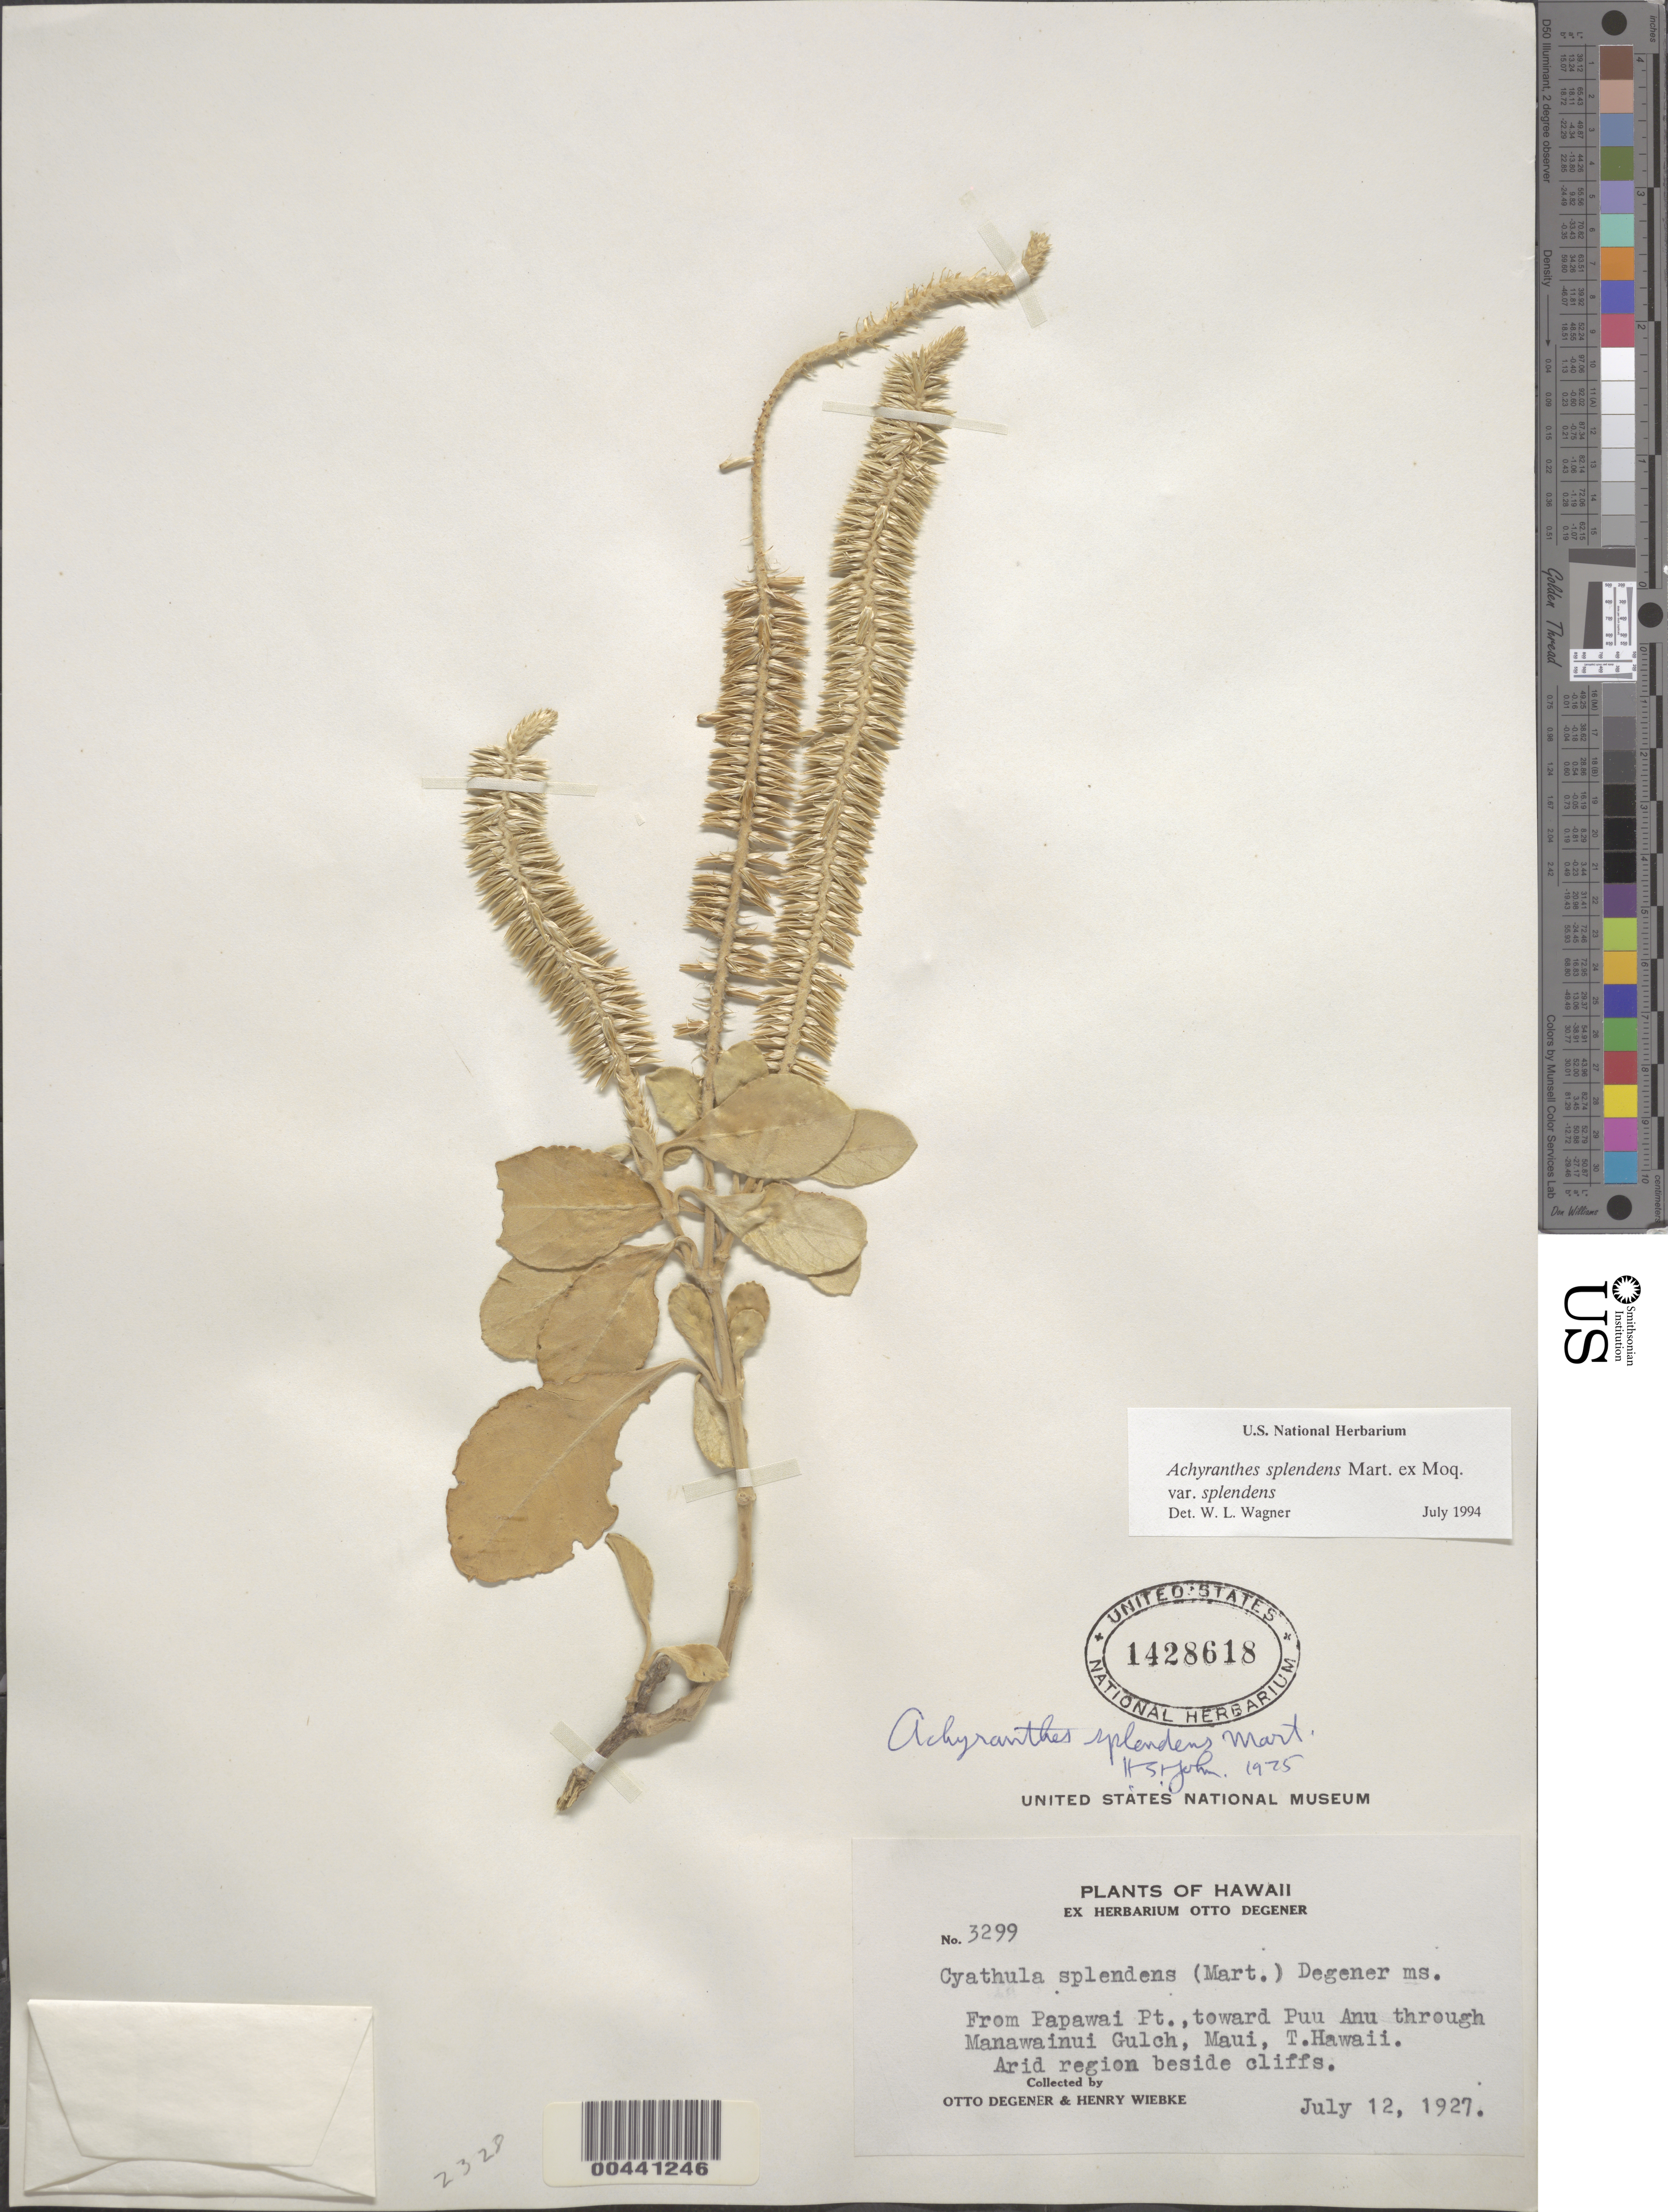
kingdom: Plantae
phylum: Tracheophyta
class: Magnoliopsida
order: Caryophyllales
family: Amaranthaceae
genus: Achyranthes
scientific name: Achyranthes splendens var. splendens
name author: Mart. ex Moq.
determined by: Wagner, W. L., (BOT), Smithsonian Institution - National Museum of Natural History (UNITED STATES)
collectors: O. Degener & H. Wiebke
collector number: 3299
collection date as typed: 12 Jul 1927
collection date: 1927-07-12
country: United States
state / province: Hawaii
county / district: Maui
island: Maui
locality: From Papawai Point, toward Puu Anu through Manawainui Gulch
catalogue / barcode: US 1428618